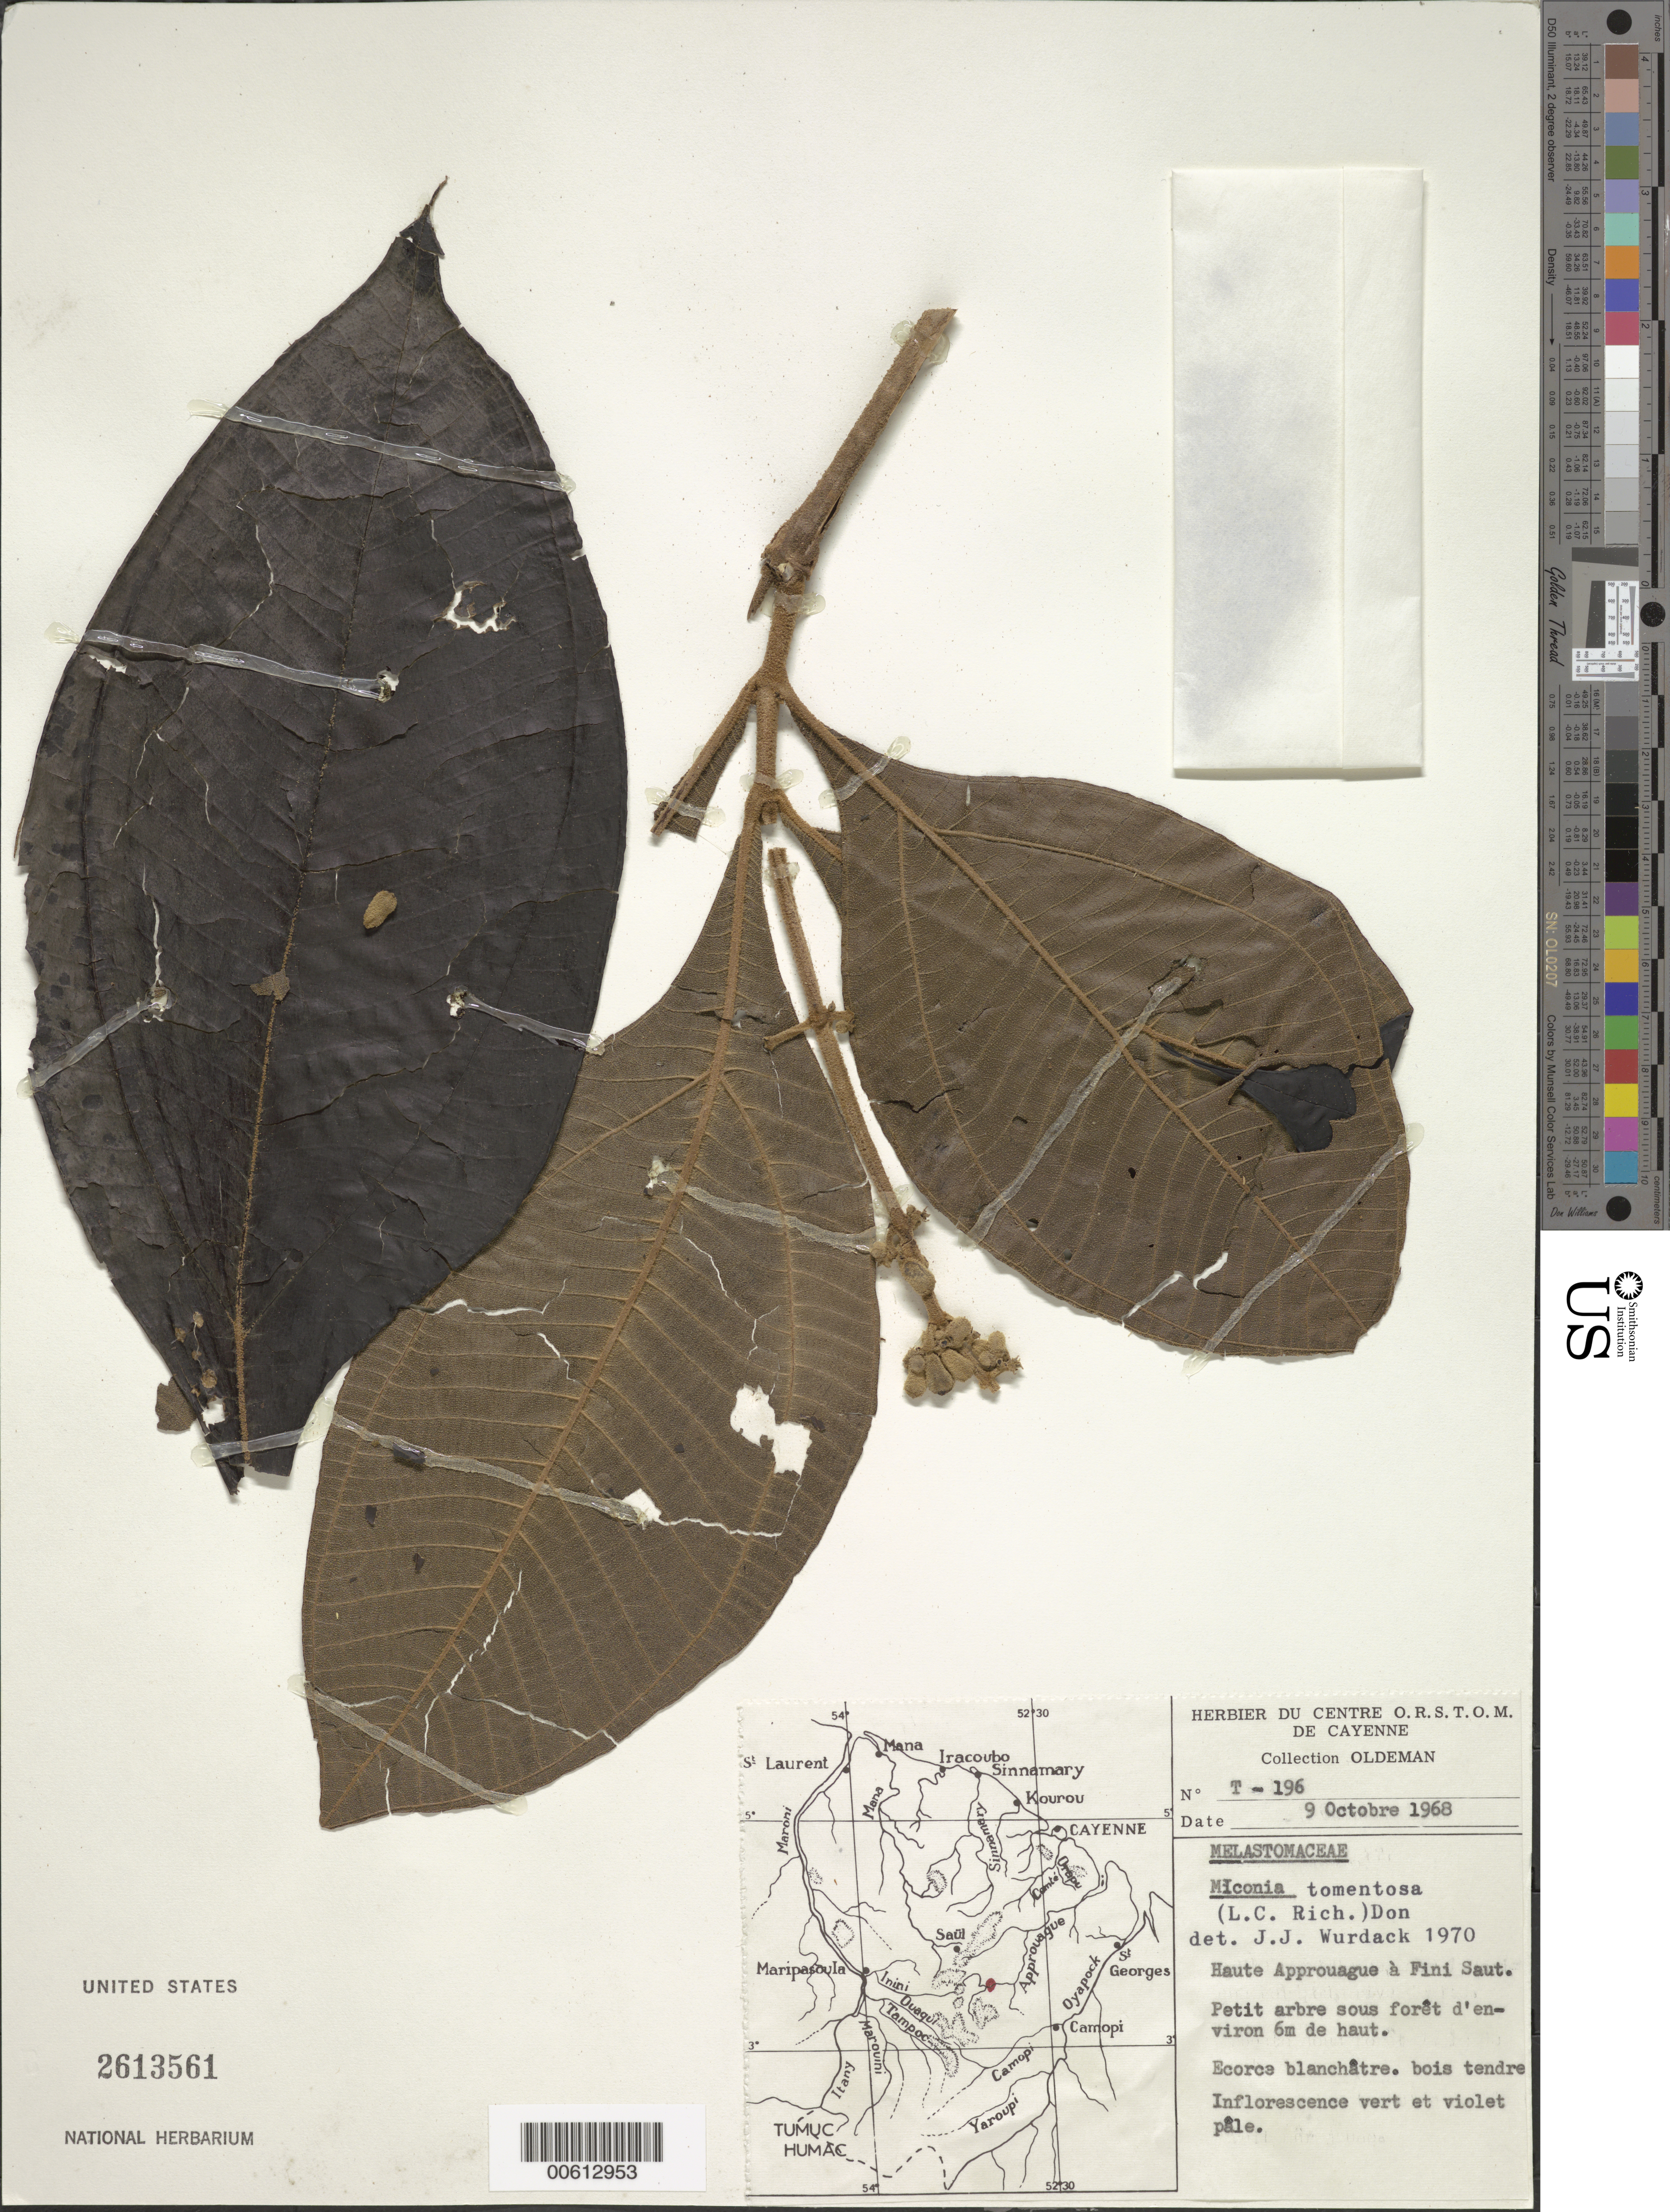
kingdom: Plantae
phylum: Tracheophyta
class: Magnoliopsida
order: Myrtales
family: Melastomataceae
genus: Miconia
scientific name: Miconia tomentosa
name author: (Rich.) D. Don ex DC.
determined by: Wurdack, John J., (US), US (UNITED STATES)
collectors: R. Oldeman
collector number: T 196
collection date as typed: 9-Feb-68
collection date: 1968-02-09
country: French Guiana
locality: Approuague R., au saut Fini Saut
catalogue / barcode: US 2613561